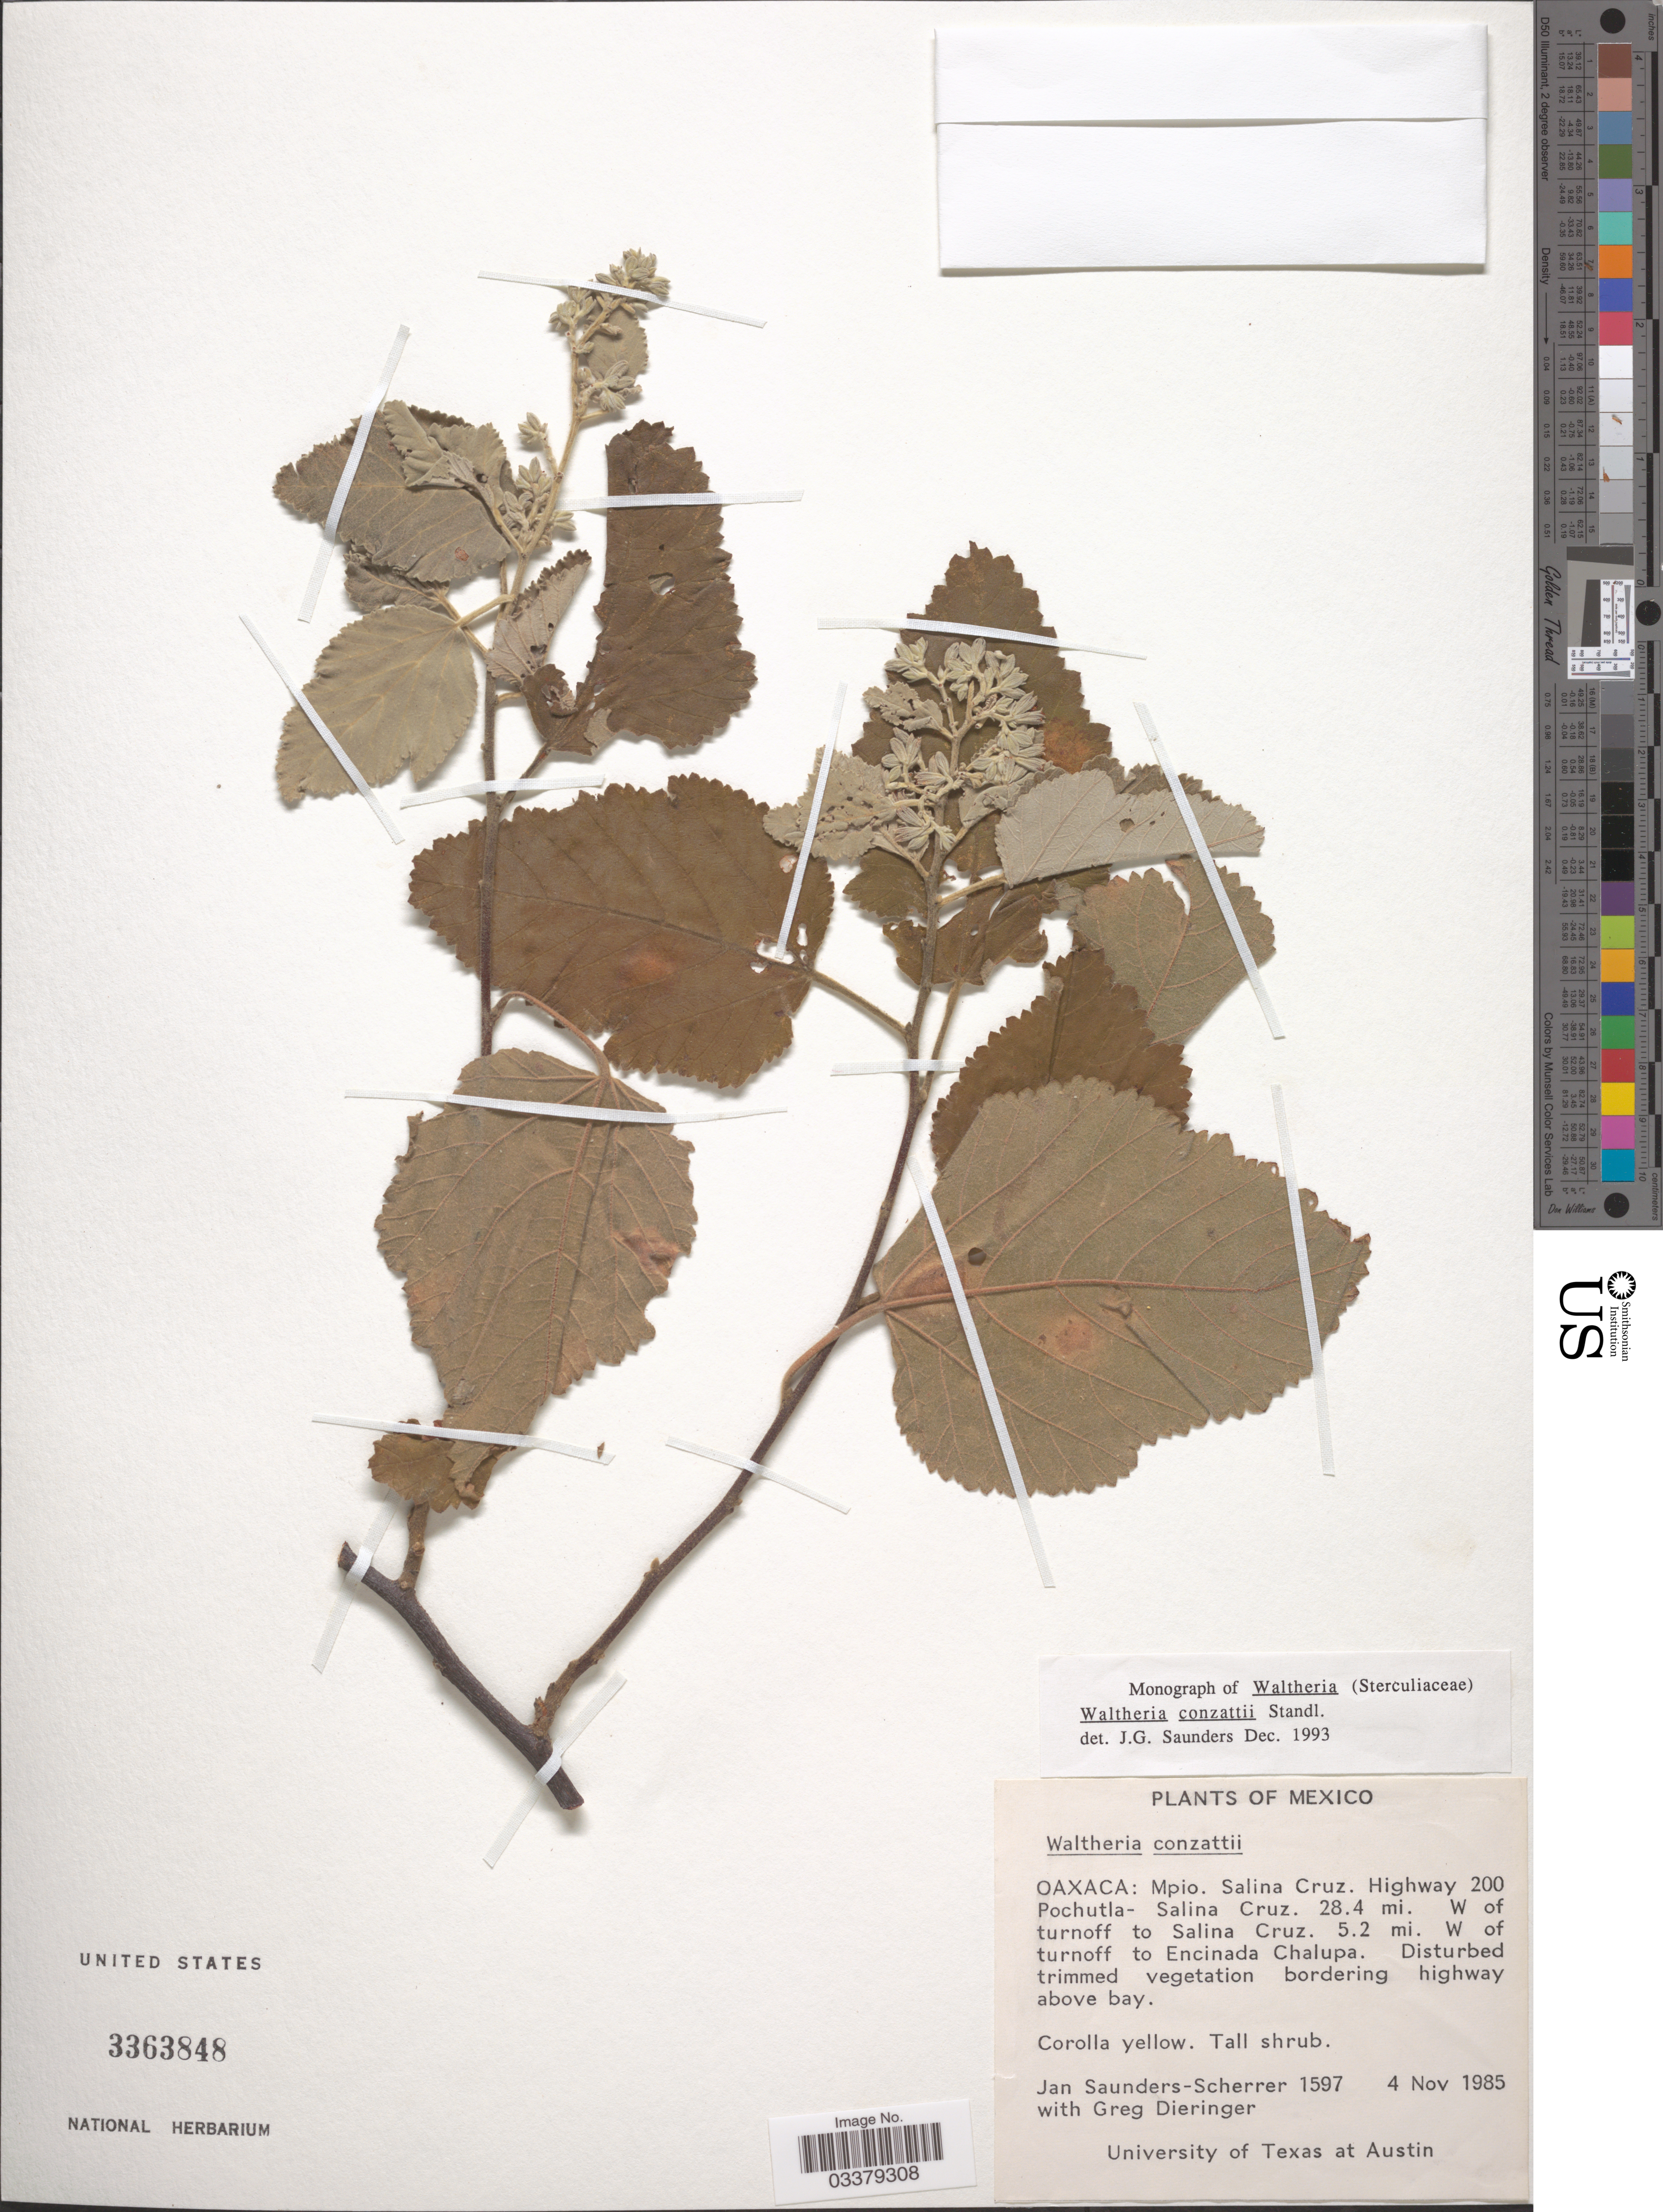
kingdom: Plantae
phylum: Tracheophyta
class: Magnoliopsida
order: Malvales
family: Malvaceae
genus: Waltheria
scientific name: Waltheria conzattii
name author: Standl.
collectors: J. Saunders-Scherrer & G. Dieringer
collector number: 1597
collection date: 1985-11-04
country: Mexico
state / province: Oaxaca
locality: Mpio. Salina Cruz. Highway 200 Pochutla - Salina Cruz. 28.4 mi. W of turnoff to Salina Cruz. 5.2 mi. W of turnoff to Encinada Chalupa.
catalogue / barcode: US 3363848